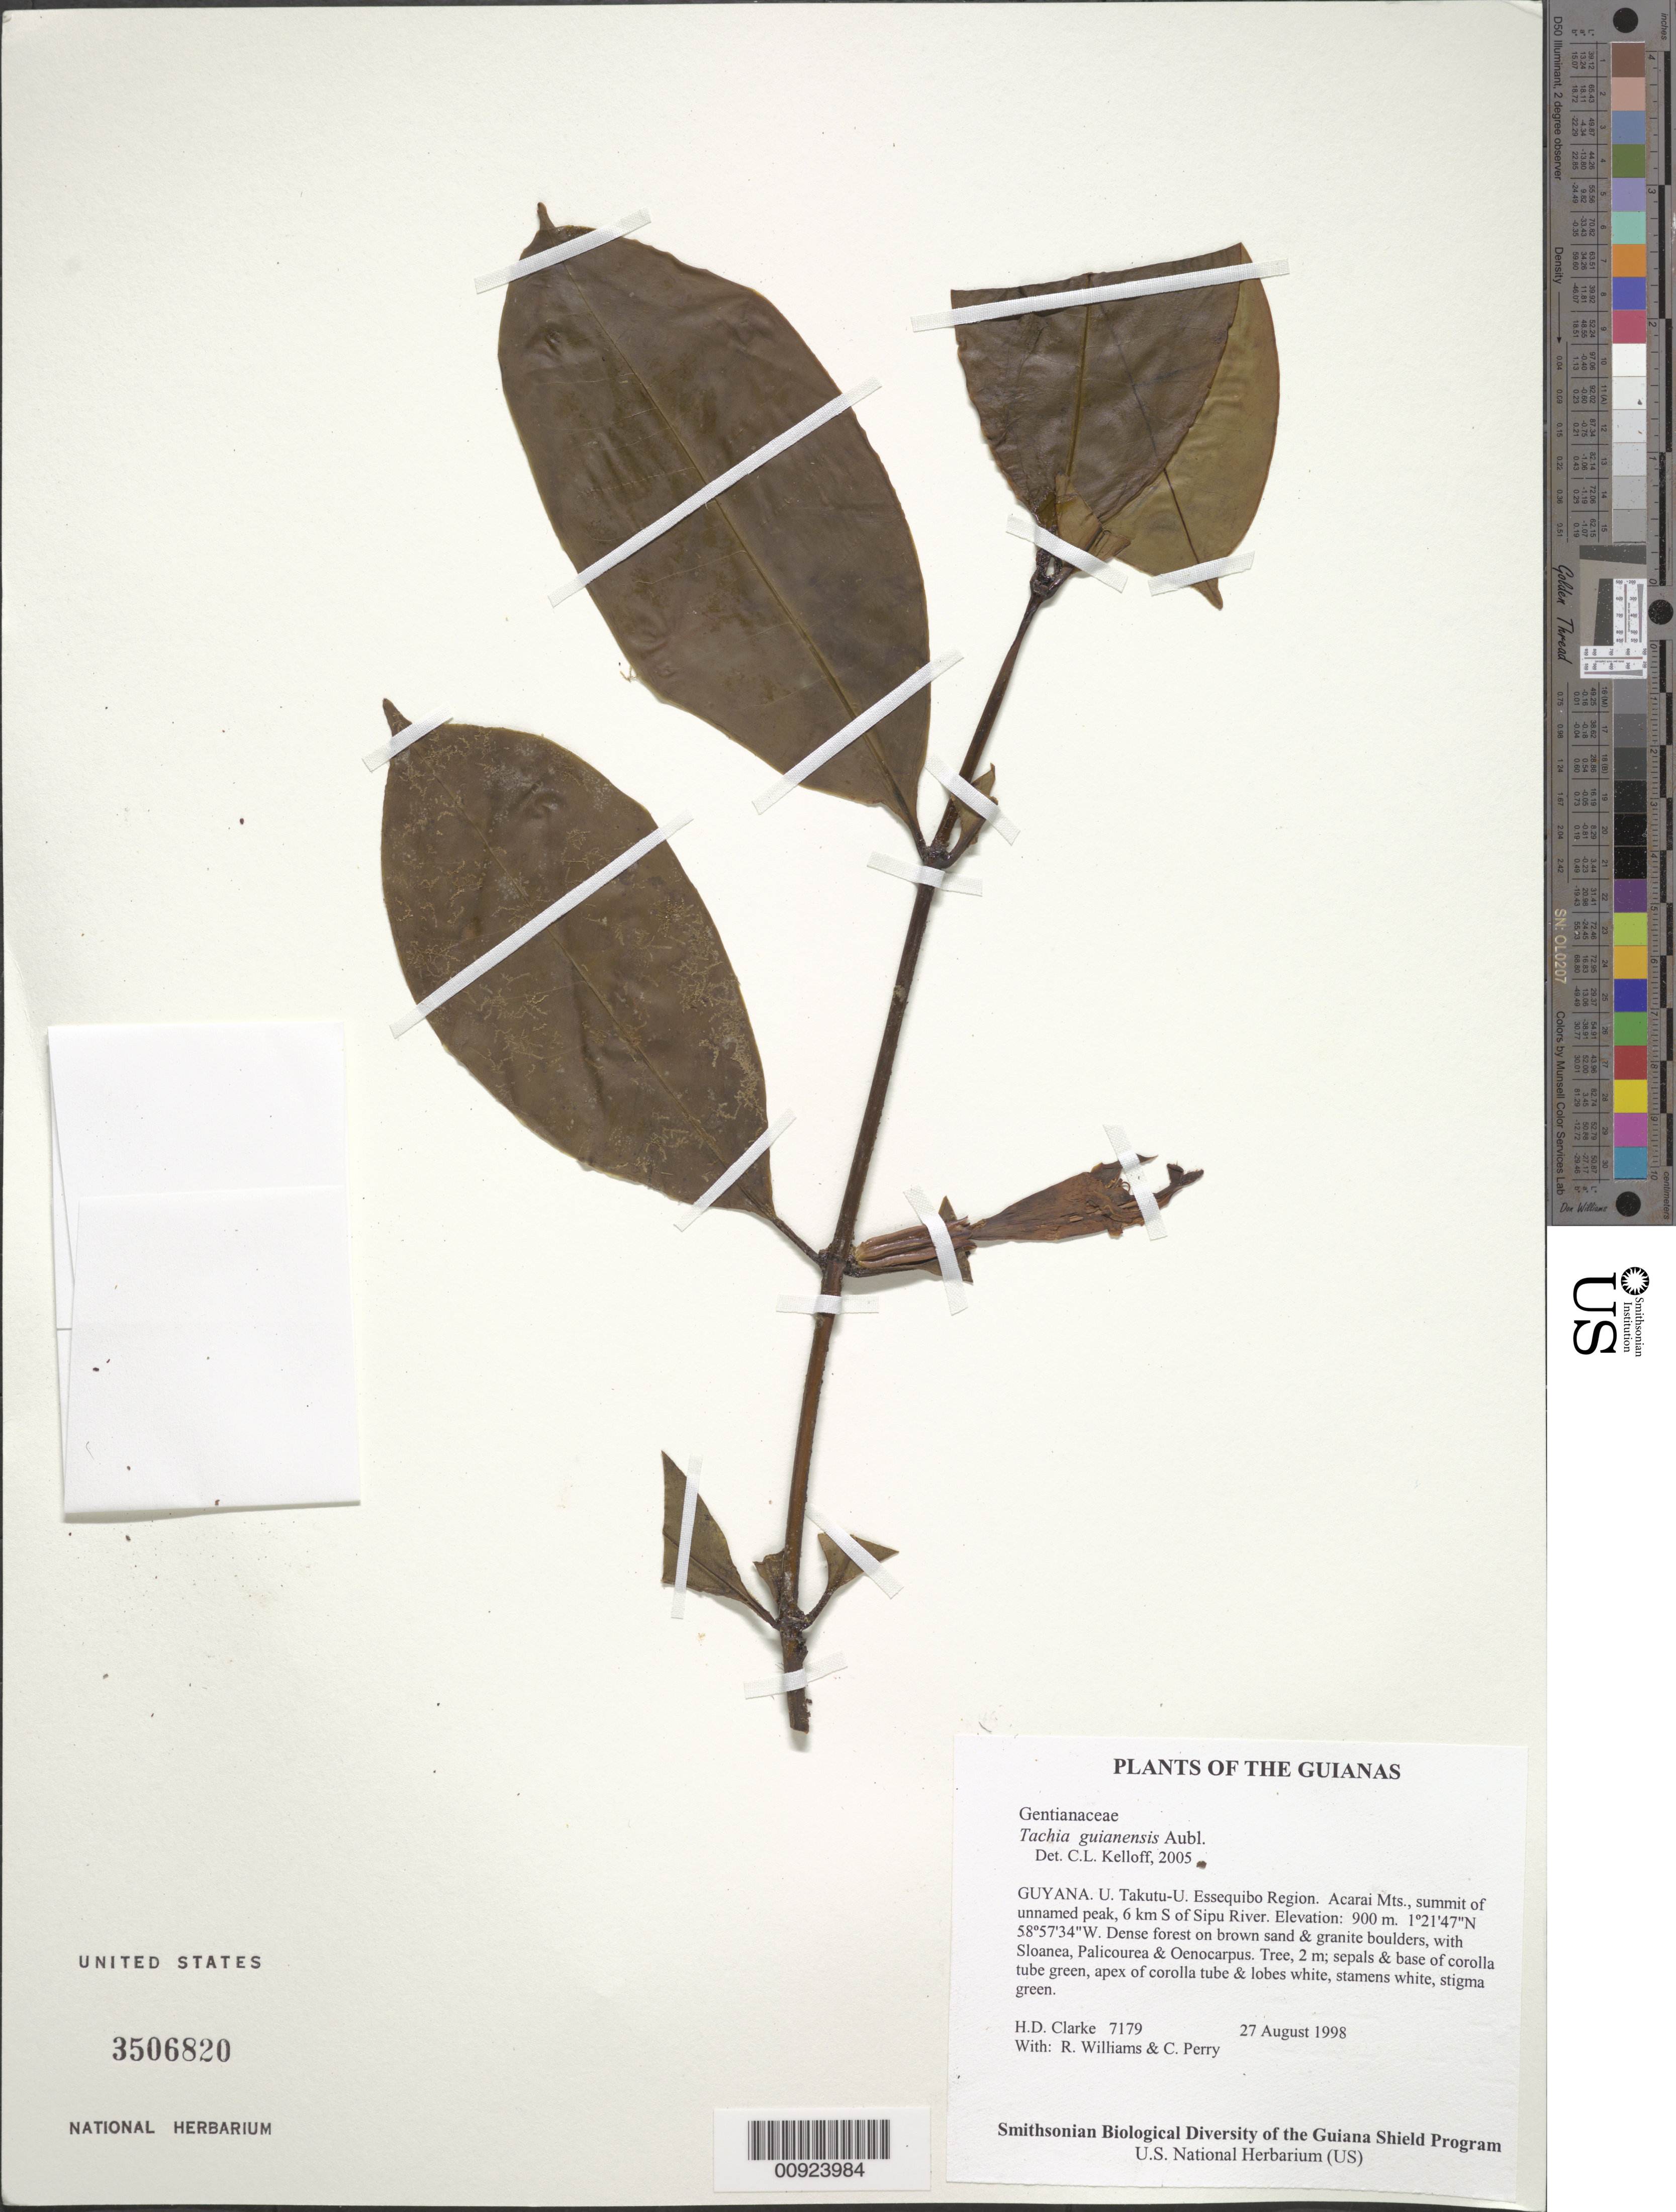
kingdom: Plantae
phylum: Tracheophyta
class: Magnoliopsida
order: Gentianales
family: Gentianaceae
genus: Tachia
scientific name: Tachia guianensis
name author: Aubl.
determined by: Kelloff, Carol L., (US), Smithsonian Institution - National Museum of Natural History (UNITED STATES)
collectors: H. D. Clarke, R. Williams & C. Perry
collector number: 7179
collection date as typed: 27 August 1998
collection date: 1998-08-27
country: Guyana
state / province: U. Takutu-U. Essequibo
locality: Acarai Mts., summit of unnamed peak, 6 km S of Sipu River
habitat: Dense forest on brown sand & granite boulders, with Sloanea, Palicourea & Oenocarpus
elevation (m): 900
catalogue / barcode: US 3506820